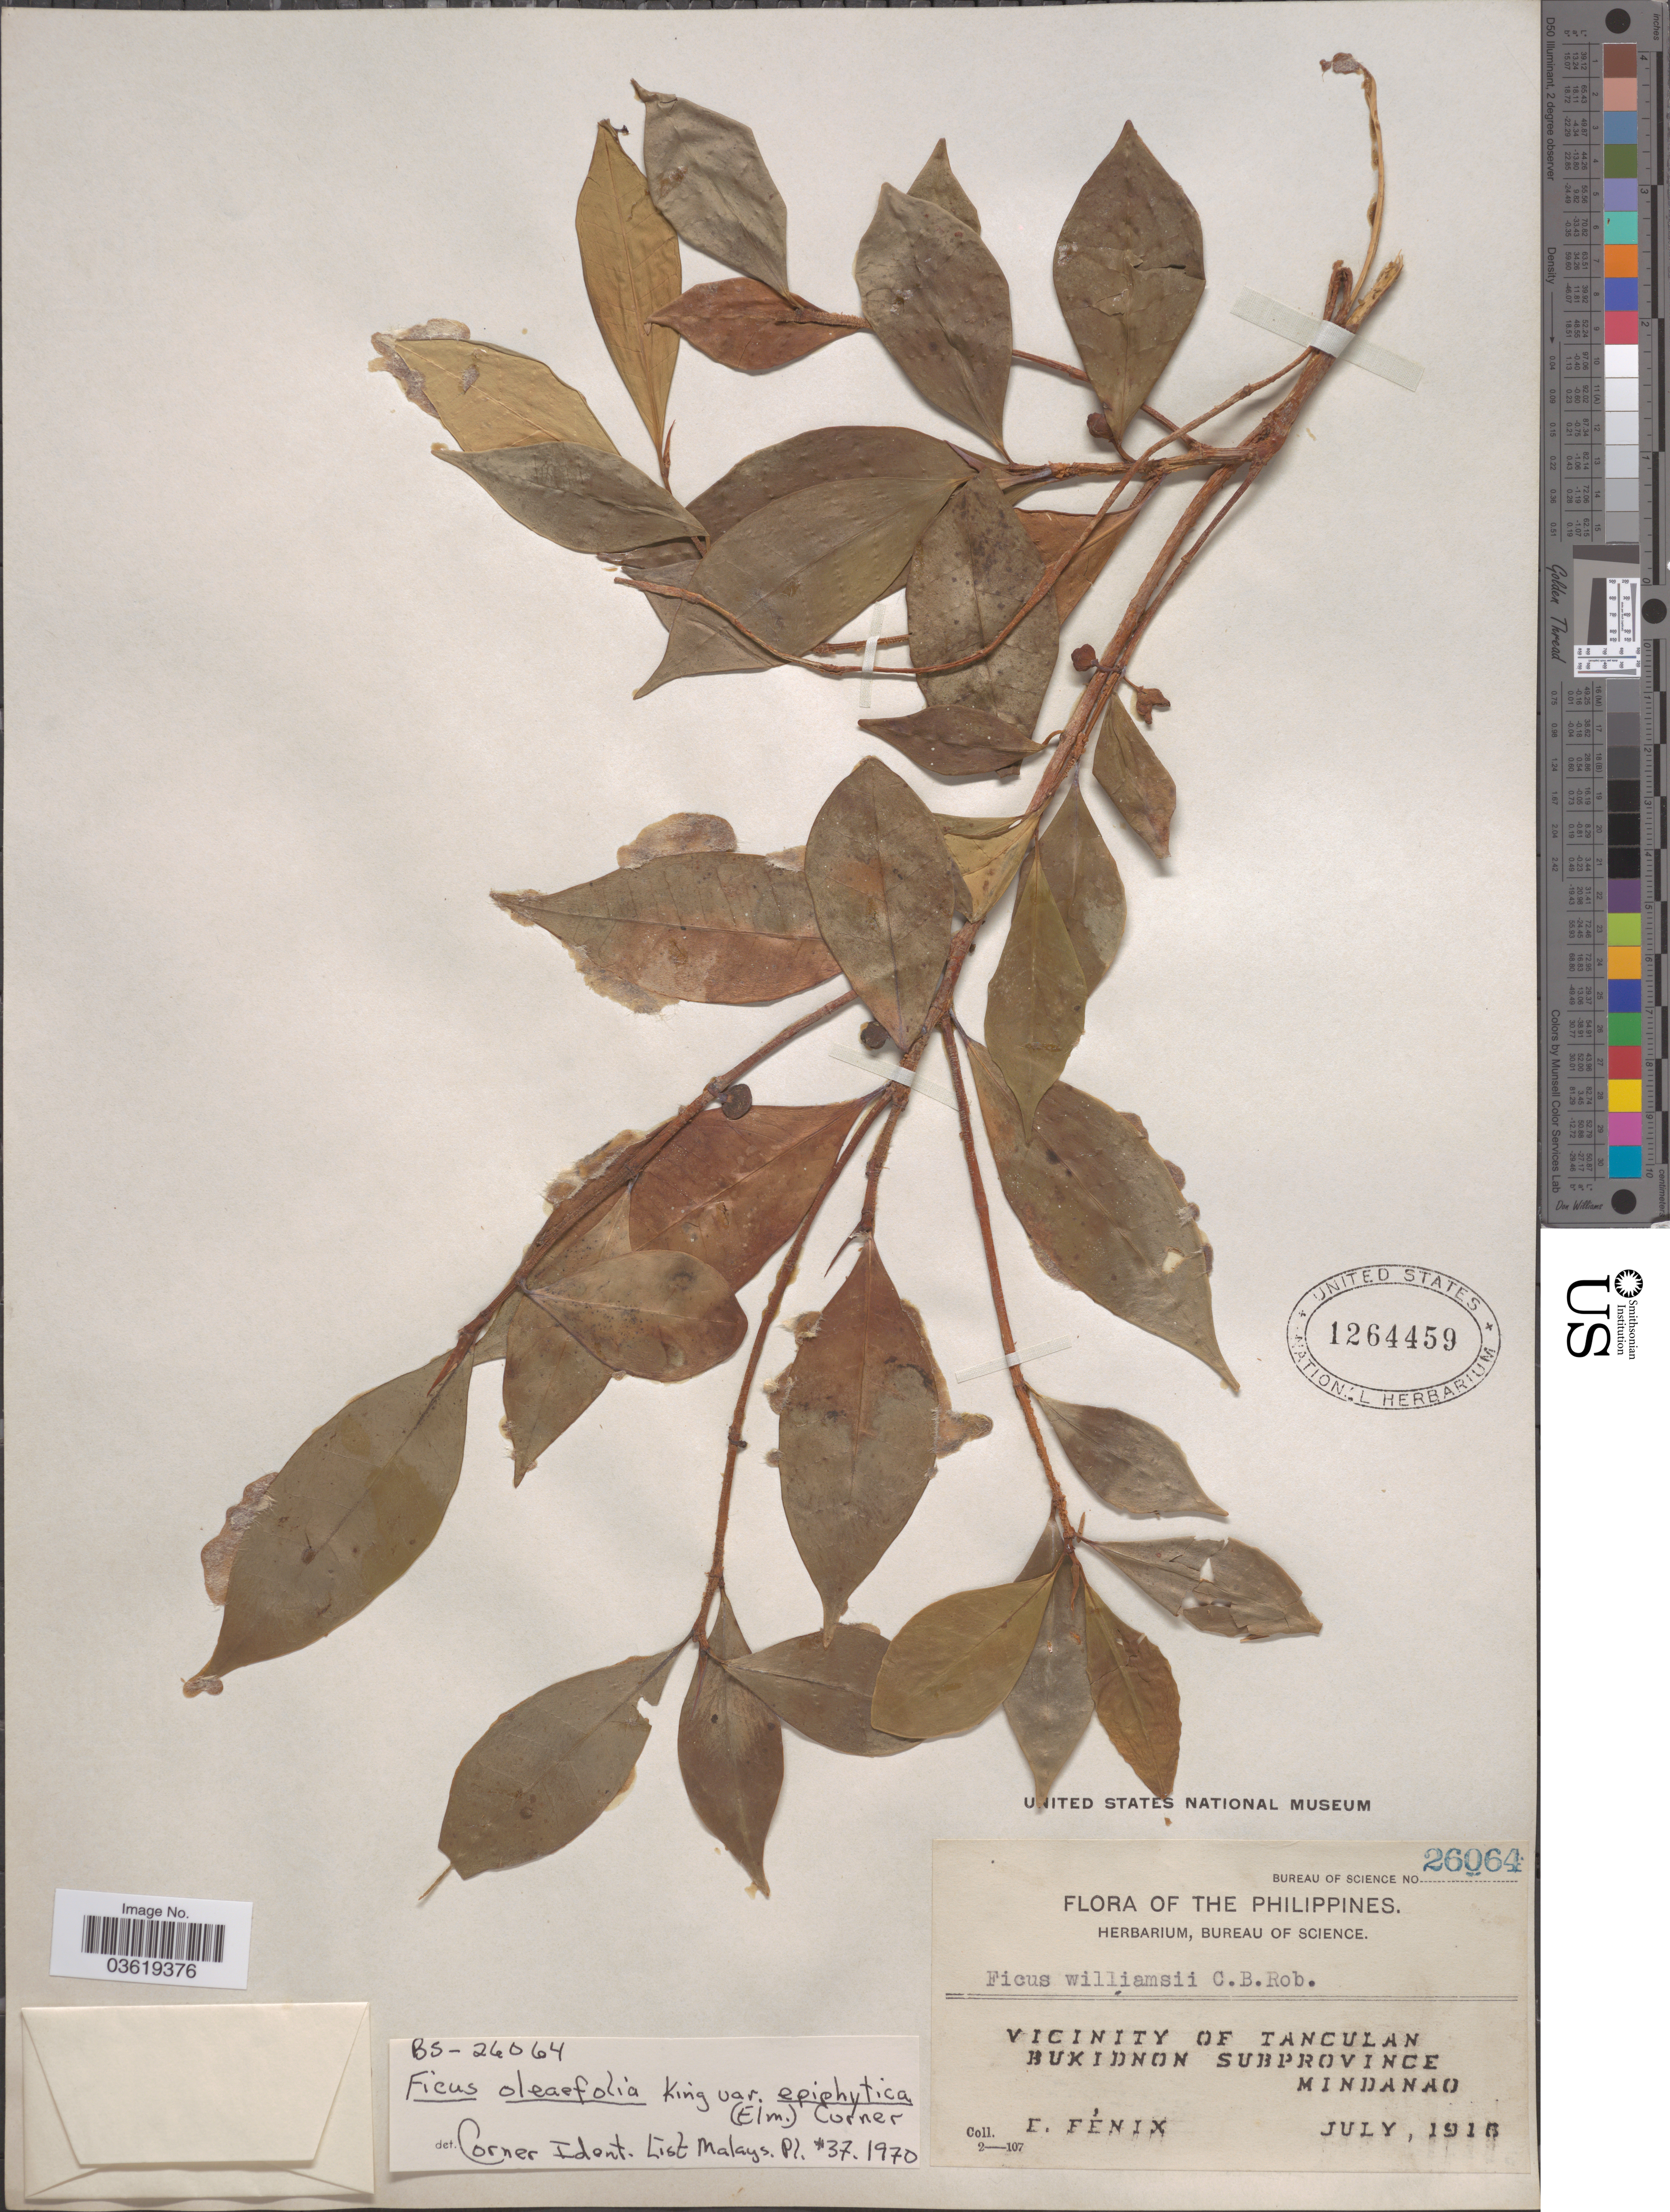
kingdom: Plantae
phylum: Tracheophyta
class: Magnoliopsida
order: Rosales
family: Moraceae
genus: Ficus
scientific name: Ficus oleifolia var. epiphytica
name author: (Elmer) Corner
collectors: E. Fénix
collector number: Bureau of Science 26064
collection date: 1916-07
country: Philippines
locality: Vicinity of Tanculan, Bukidnon Subprovince, Mindanao.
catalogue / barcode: US 1264459